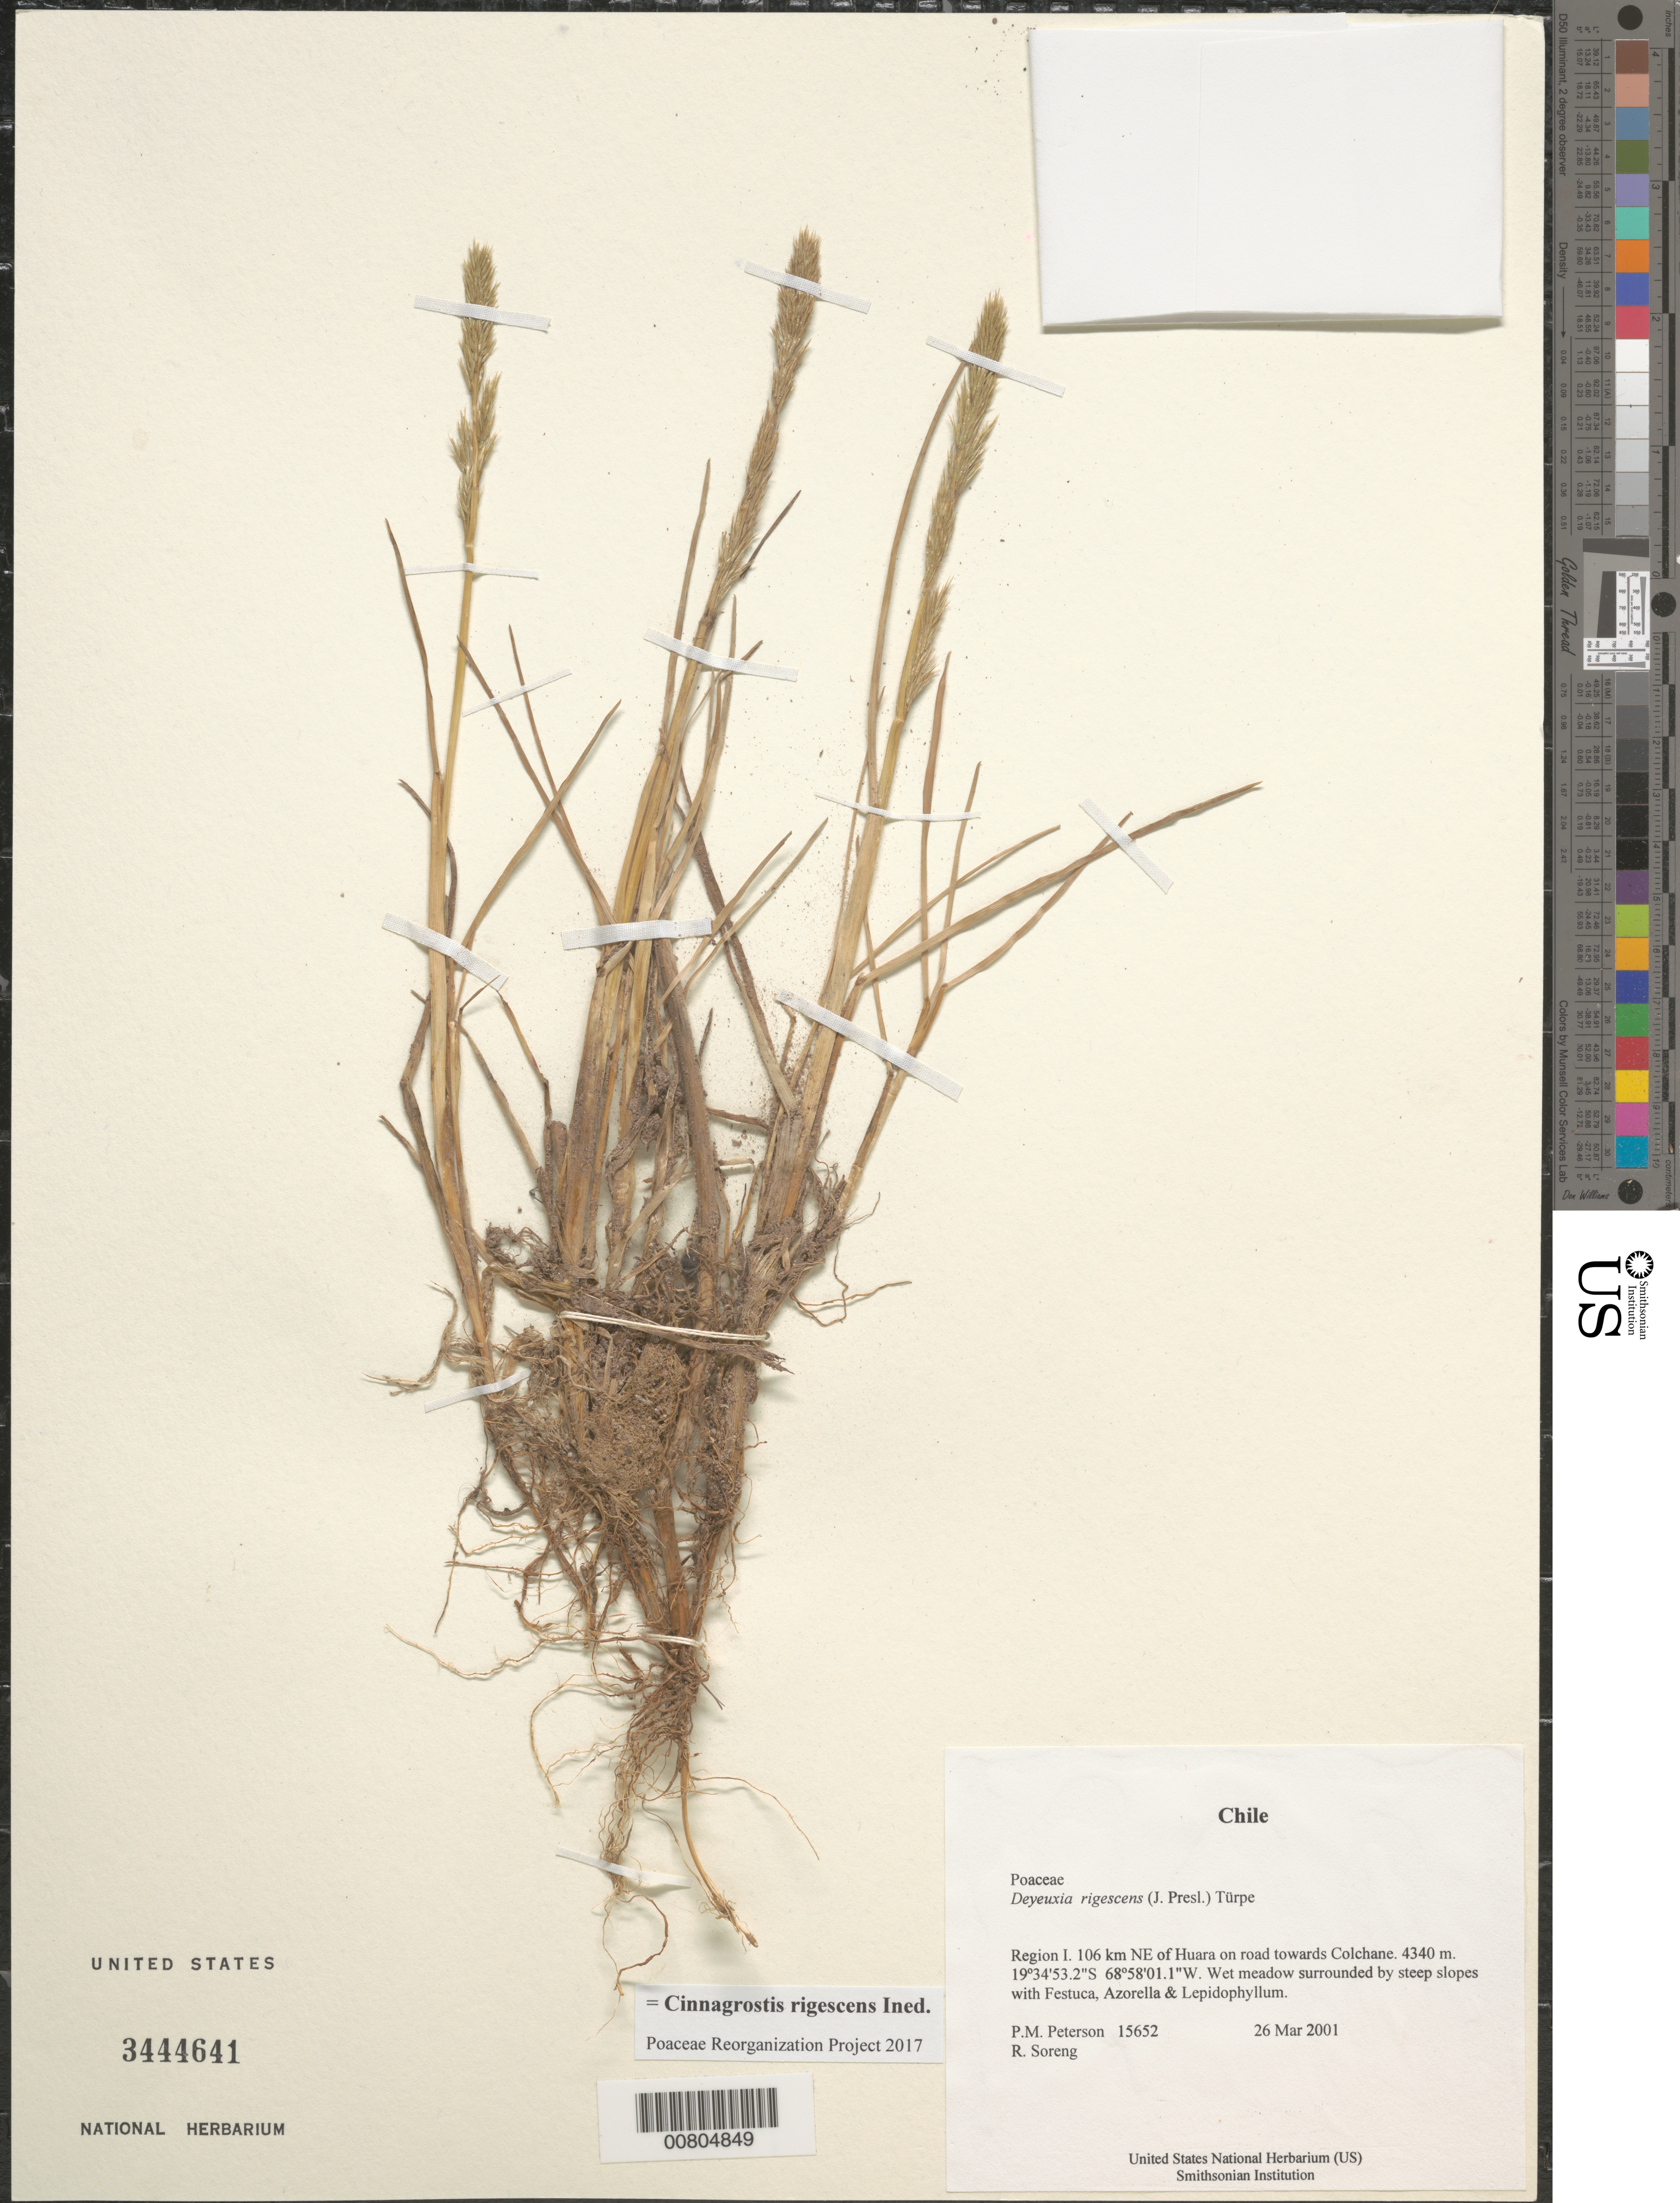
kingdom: Plantae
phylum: Tracheophyta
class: Liliopsida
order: Poales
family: Poaceae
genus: Cinnagrostis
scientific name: Cinnagrostis rigescens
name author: (J. Presl) P.M. Peterson et al.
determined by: Poaceae Reorganization Project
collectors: P. M. Peterson & R. J. Soreng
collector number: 15652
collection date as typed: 26 Mar 2001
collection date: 2001-03-26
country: Chile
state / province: Tarapacá (I)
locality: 106 km NE of Huara on road towards Colchane.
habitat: Wet meadow surrounded by steep slopes with Festuca, Azorella & Lepidophyllum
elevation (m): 4340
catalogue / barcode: US 3444641